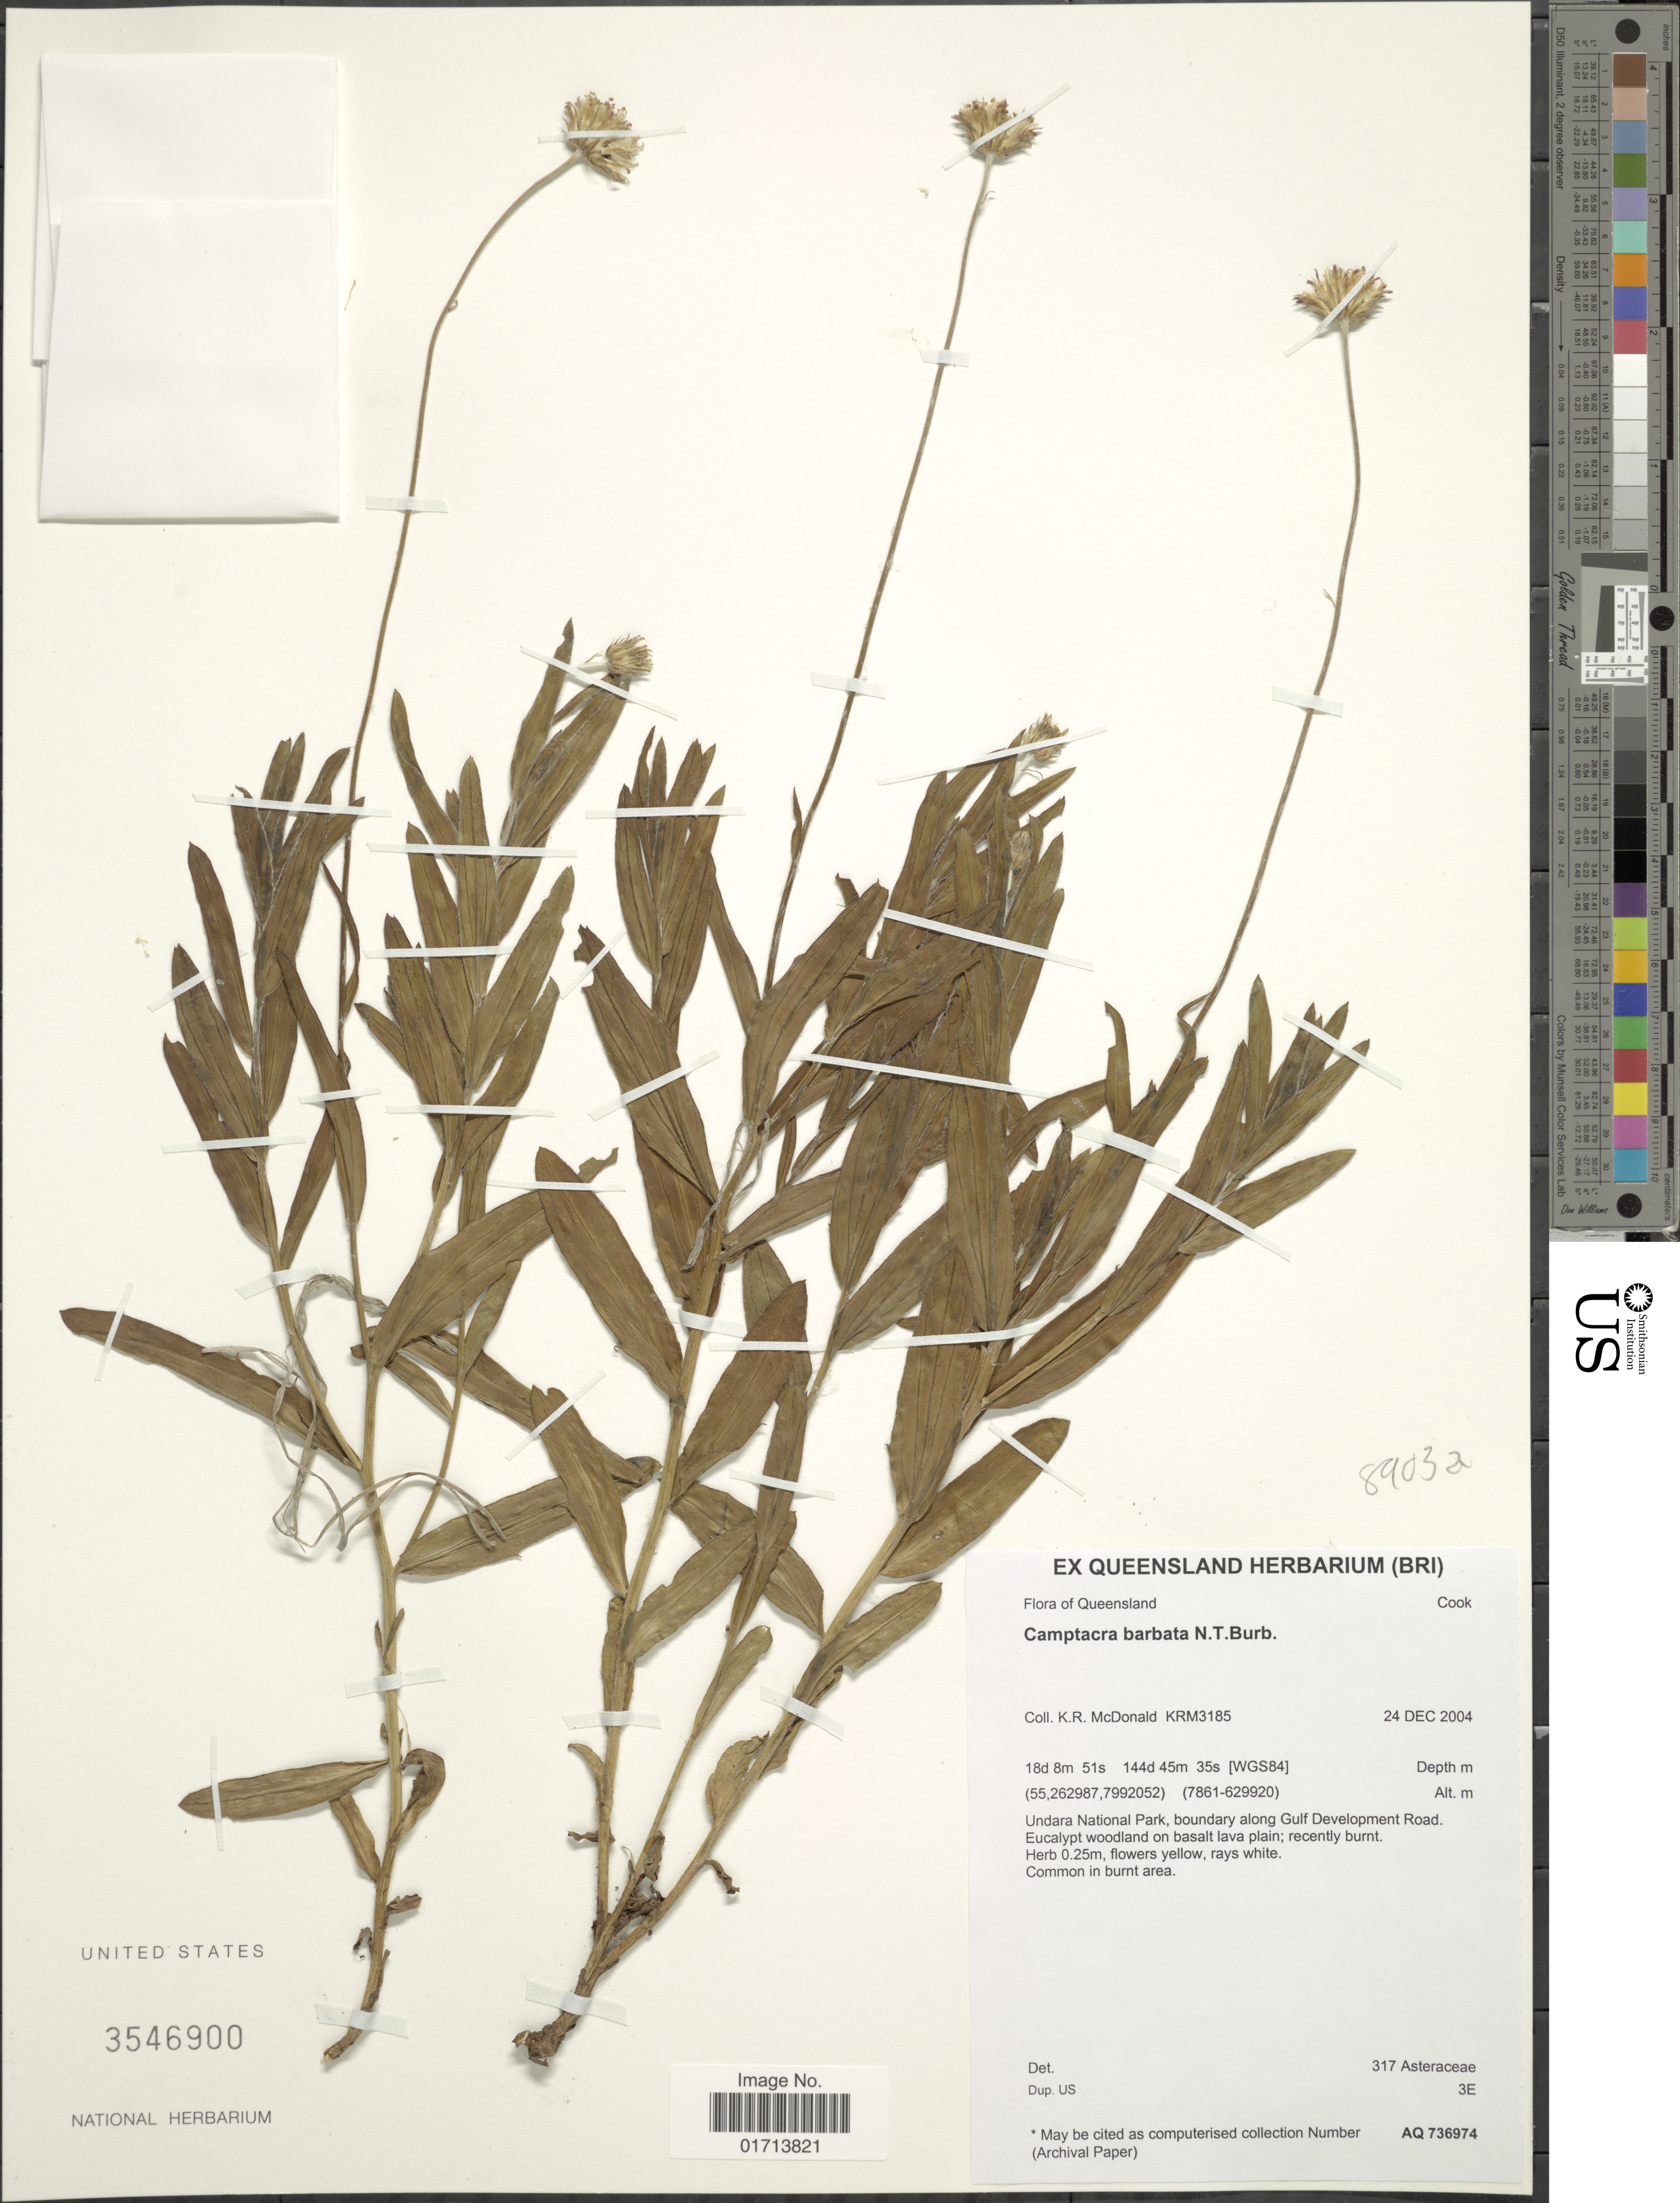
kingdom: Plantae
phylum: Tracheophyta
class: Magnoliopsida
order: Asterales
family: Asteraceae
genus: Camptacra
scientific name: Camptacra barbata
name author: N.T. Burb.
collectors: K. McDonald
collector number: KRM3185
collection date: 2004-12-24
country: Australia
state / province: Queensland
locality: Cook, Undara National Park, boundary along Gulf Development Road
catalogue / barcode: US 3546900